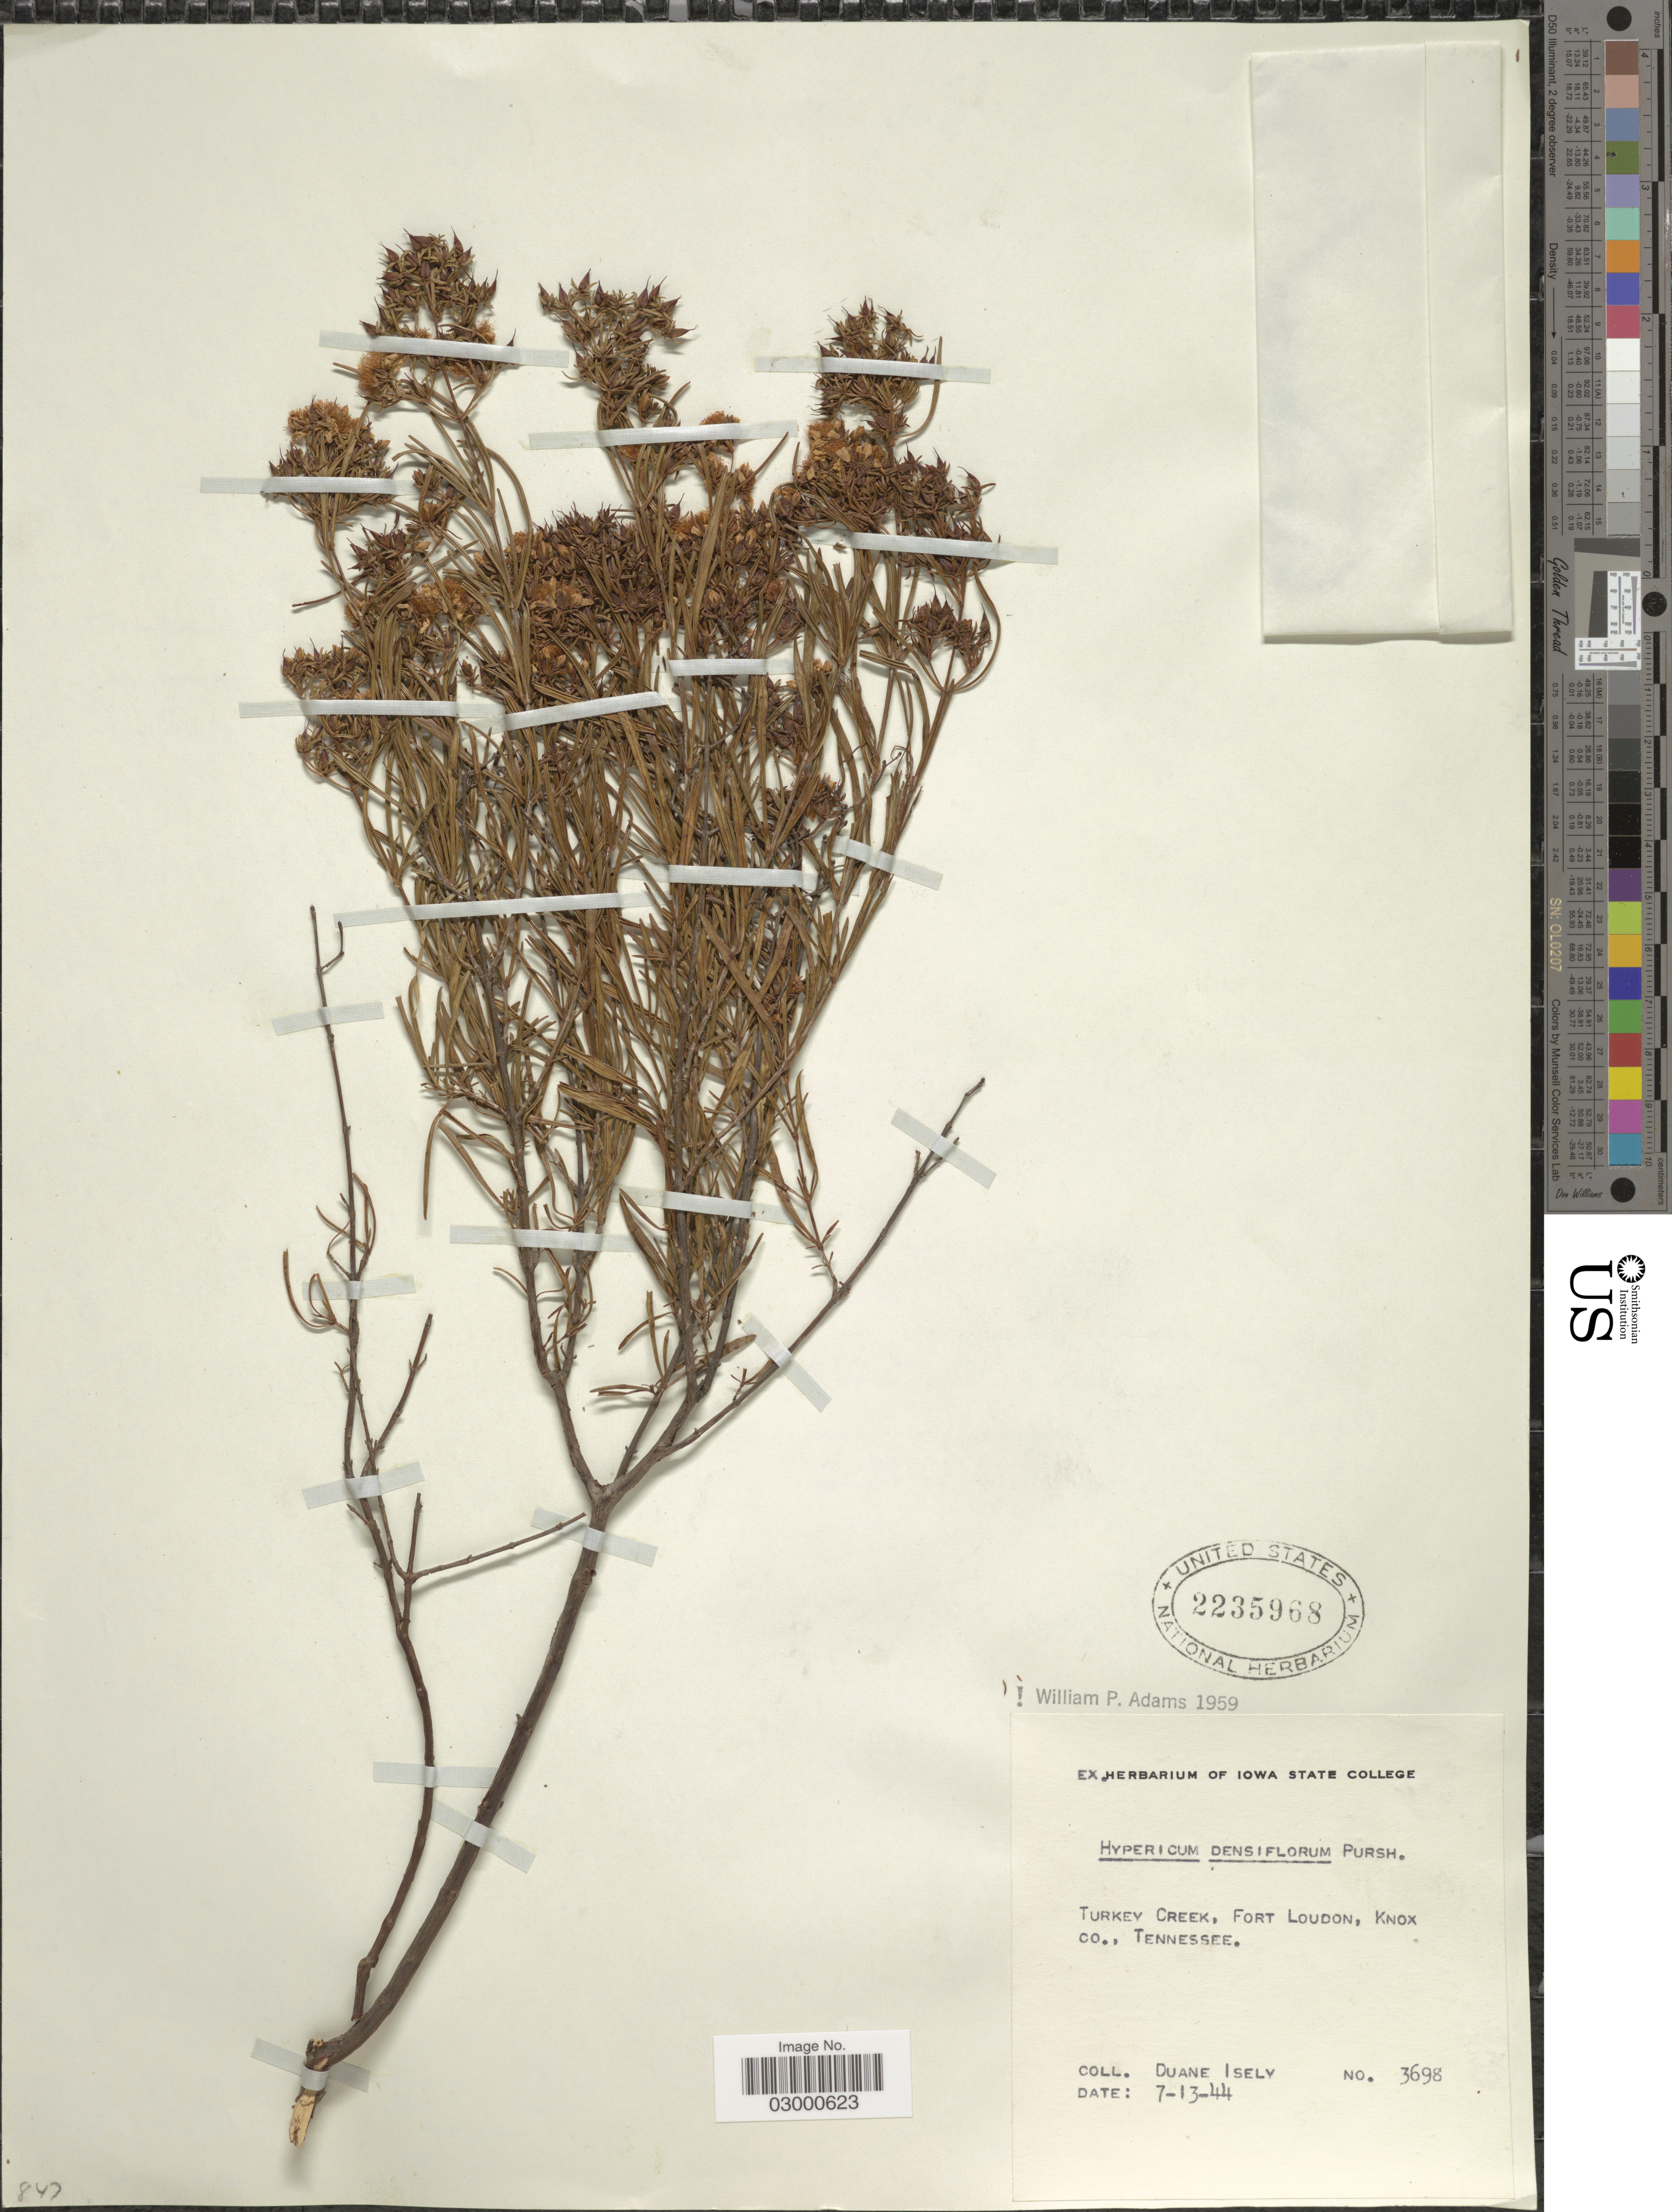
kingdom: Plantae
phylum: Tracheophyta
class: Magnoliopsida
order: Malpighiales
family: Hypericaceae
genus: Hypericum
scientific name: Hypericum densiflorum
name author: Pursh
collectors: D. Isely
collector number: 3698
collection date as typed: Transcribed d/m/y: 13/7/44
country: United States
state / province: Tennessee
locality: Turkey Creek, Fort Loudon, Knox Co.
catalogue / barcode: US 2235968